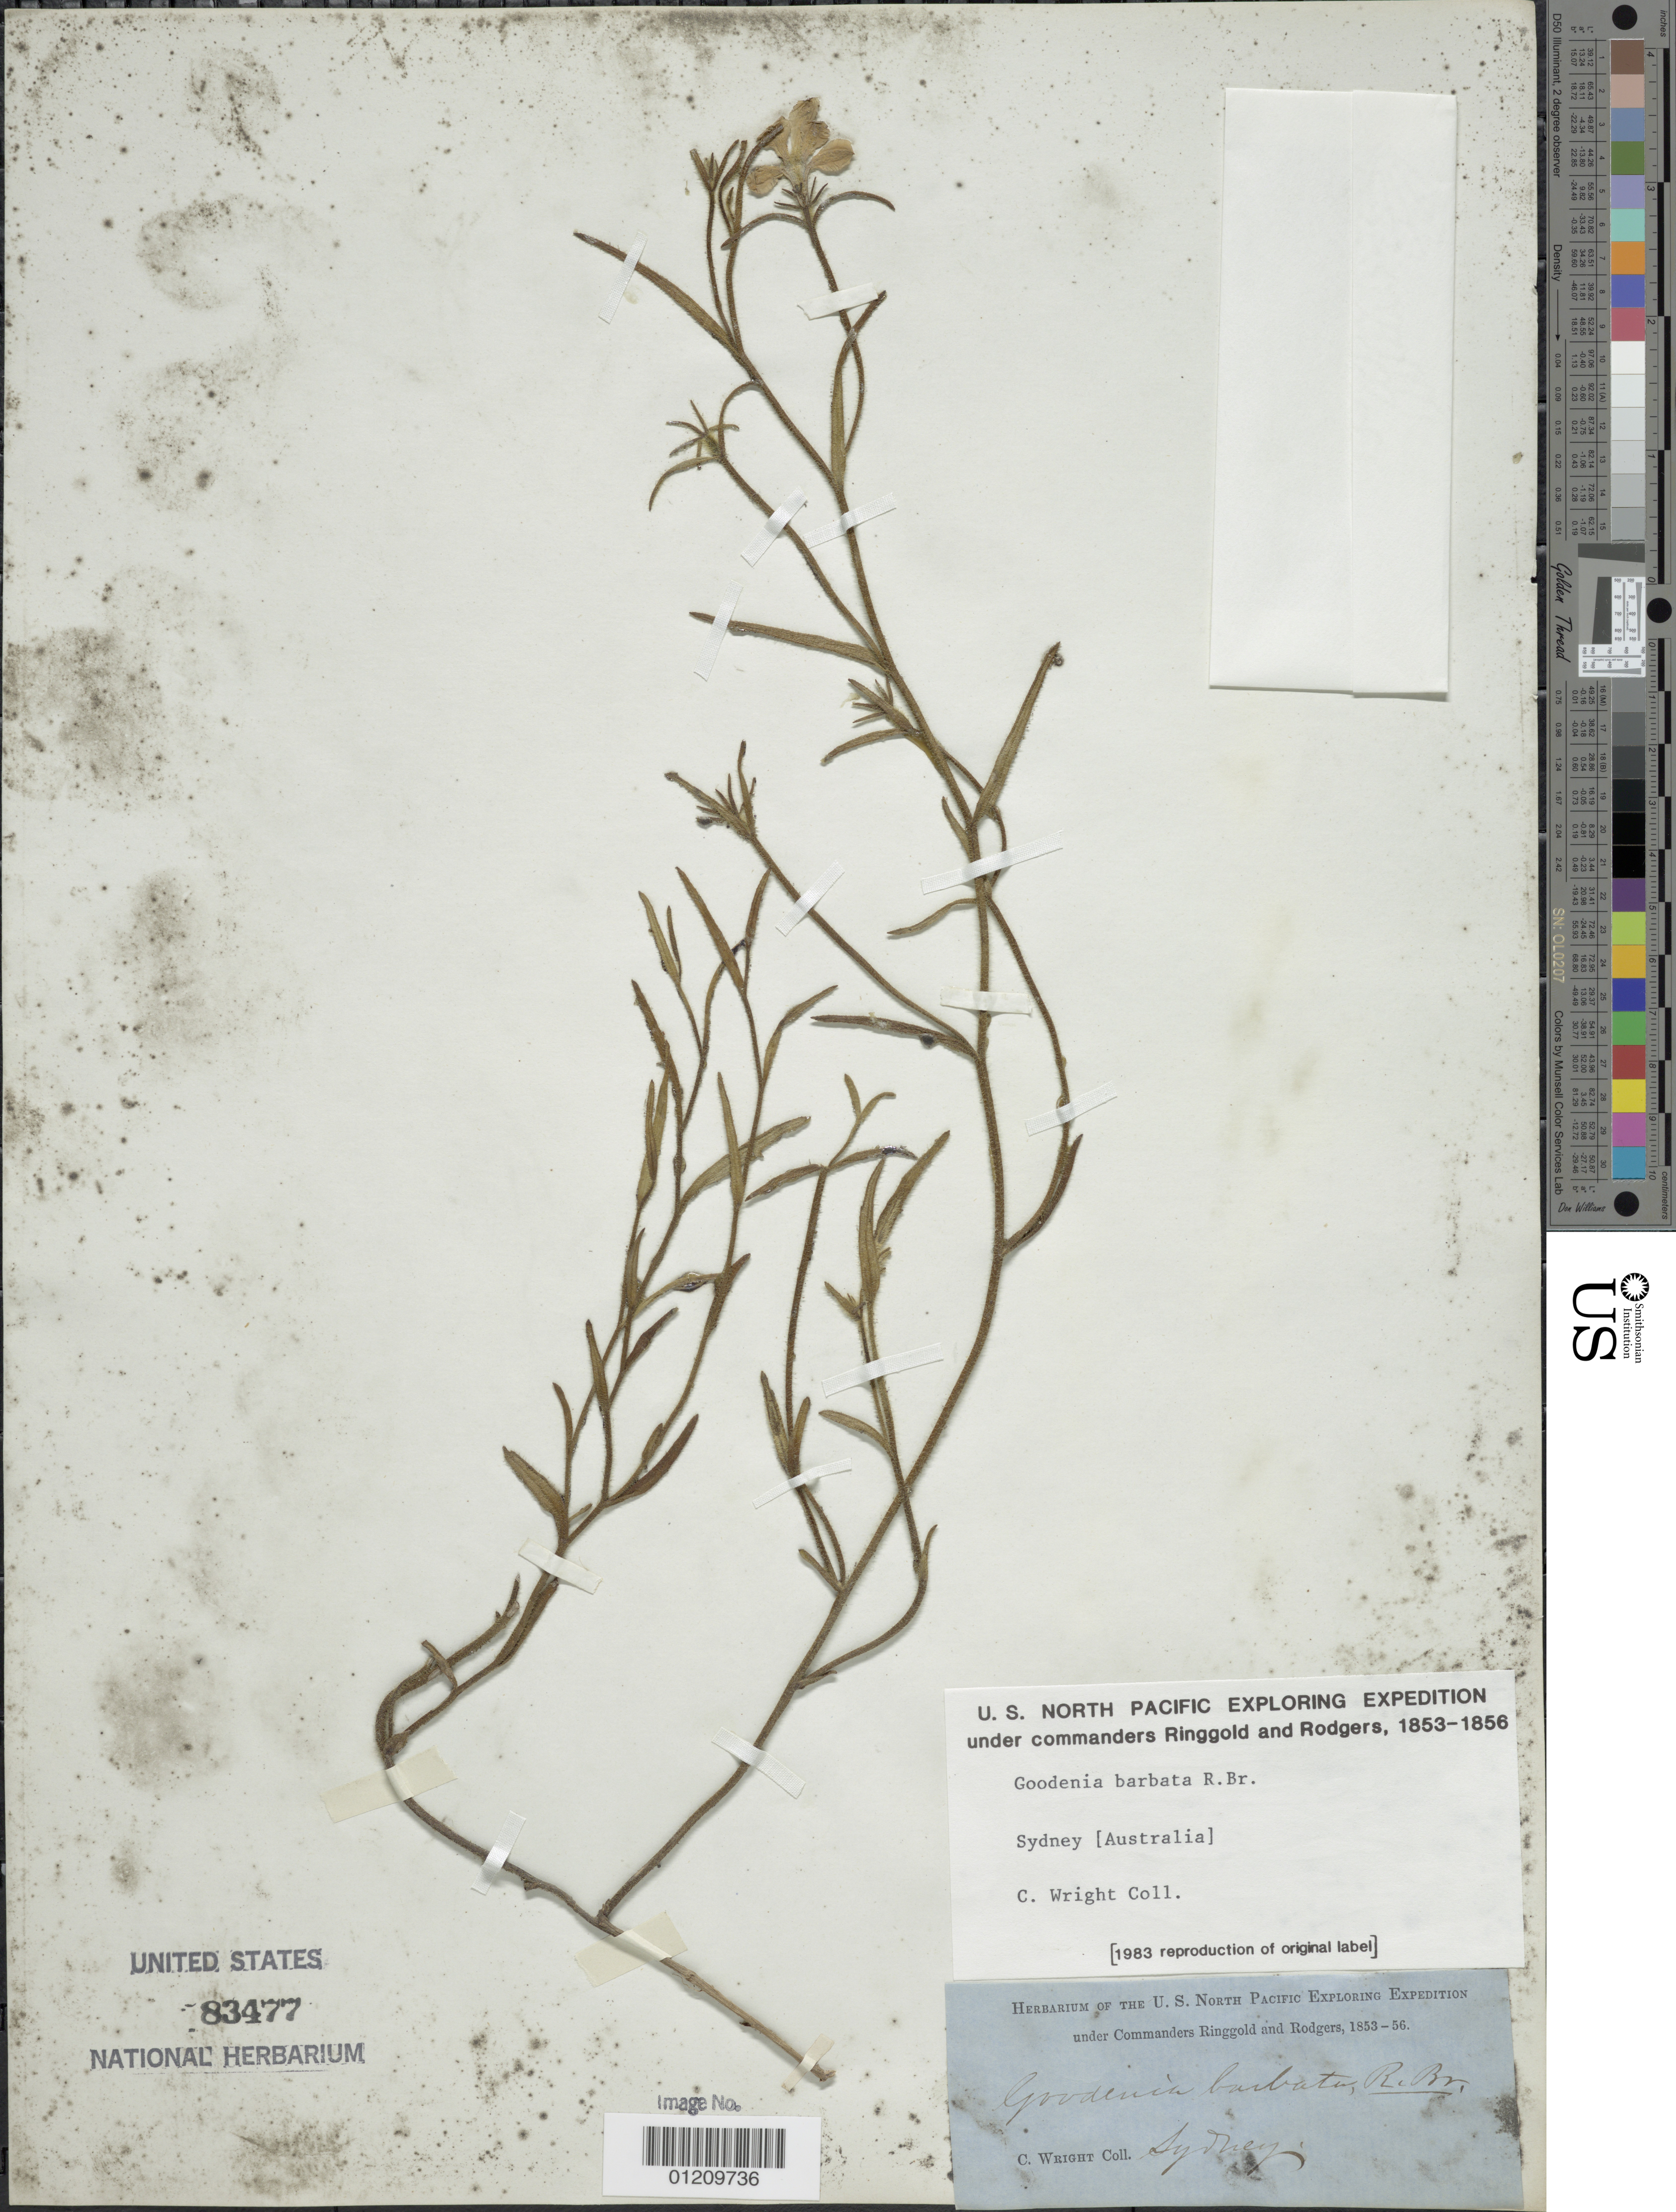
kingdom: Plantae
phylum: Tracheophyta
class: Magnoliopsida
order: Asterales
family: Goodeniaceae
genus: Goodenia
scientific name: Goodenia barbata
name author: R. Br.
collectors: C. Wright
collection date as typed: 1853 to -- -- 1856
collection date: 1853/1856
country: Australia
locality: Sydney.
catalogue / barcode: US 83477